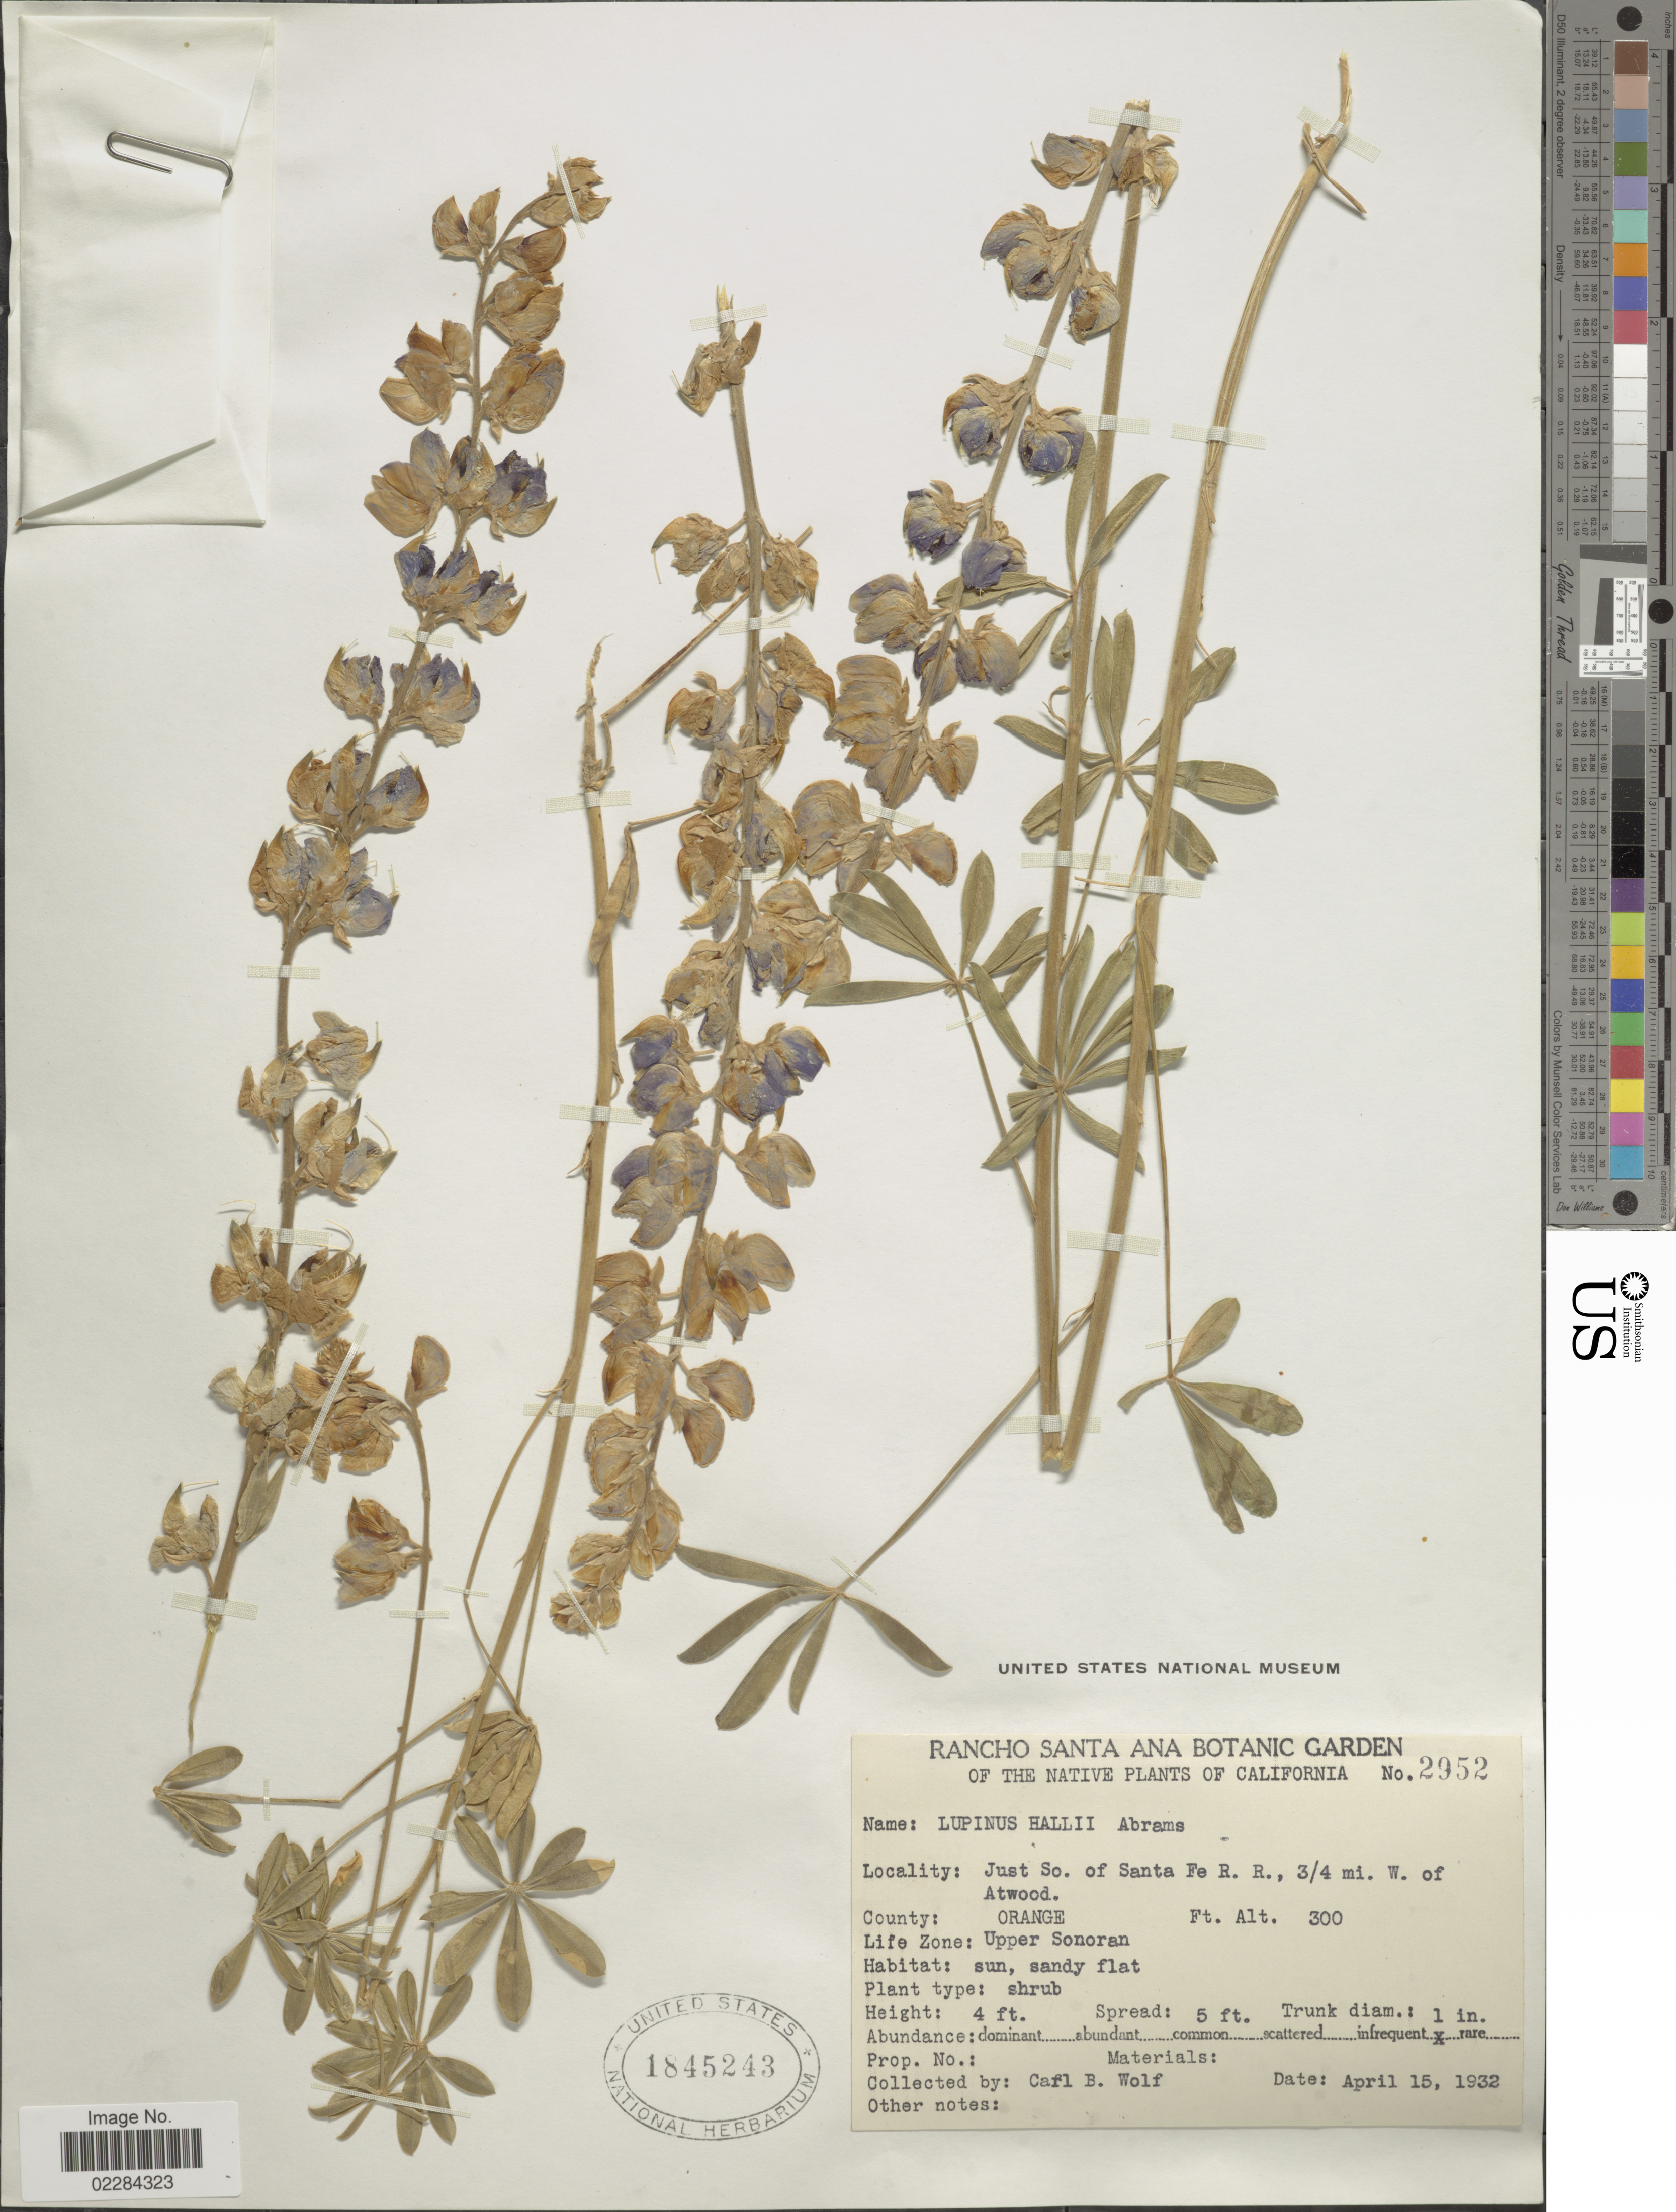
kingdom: Plantae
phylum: Tracheophyta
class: Magnoliopsida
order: Fabales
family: Fabaceae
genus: Lupinus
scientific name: Lupinus excubitus var. hallii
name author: (Abrams) C.P. Sm.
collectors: C. B. Wolf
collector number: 2952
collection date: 1932-04-15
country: United States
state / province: California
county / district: Orange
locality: Just So. of Santa Fe R. R. , 3/4 mi. W. of Atwood. Orange County.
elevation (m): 91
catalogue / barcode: US 1845243